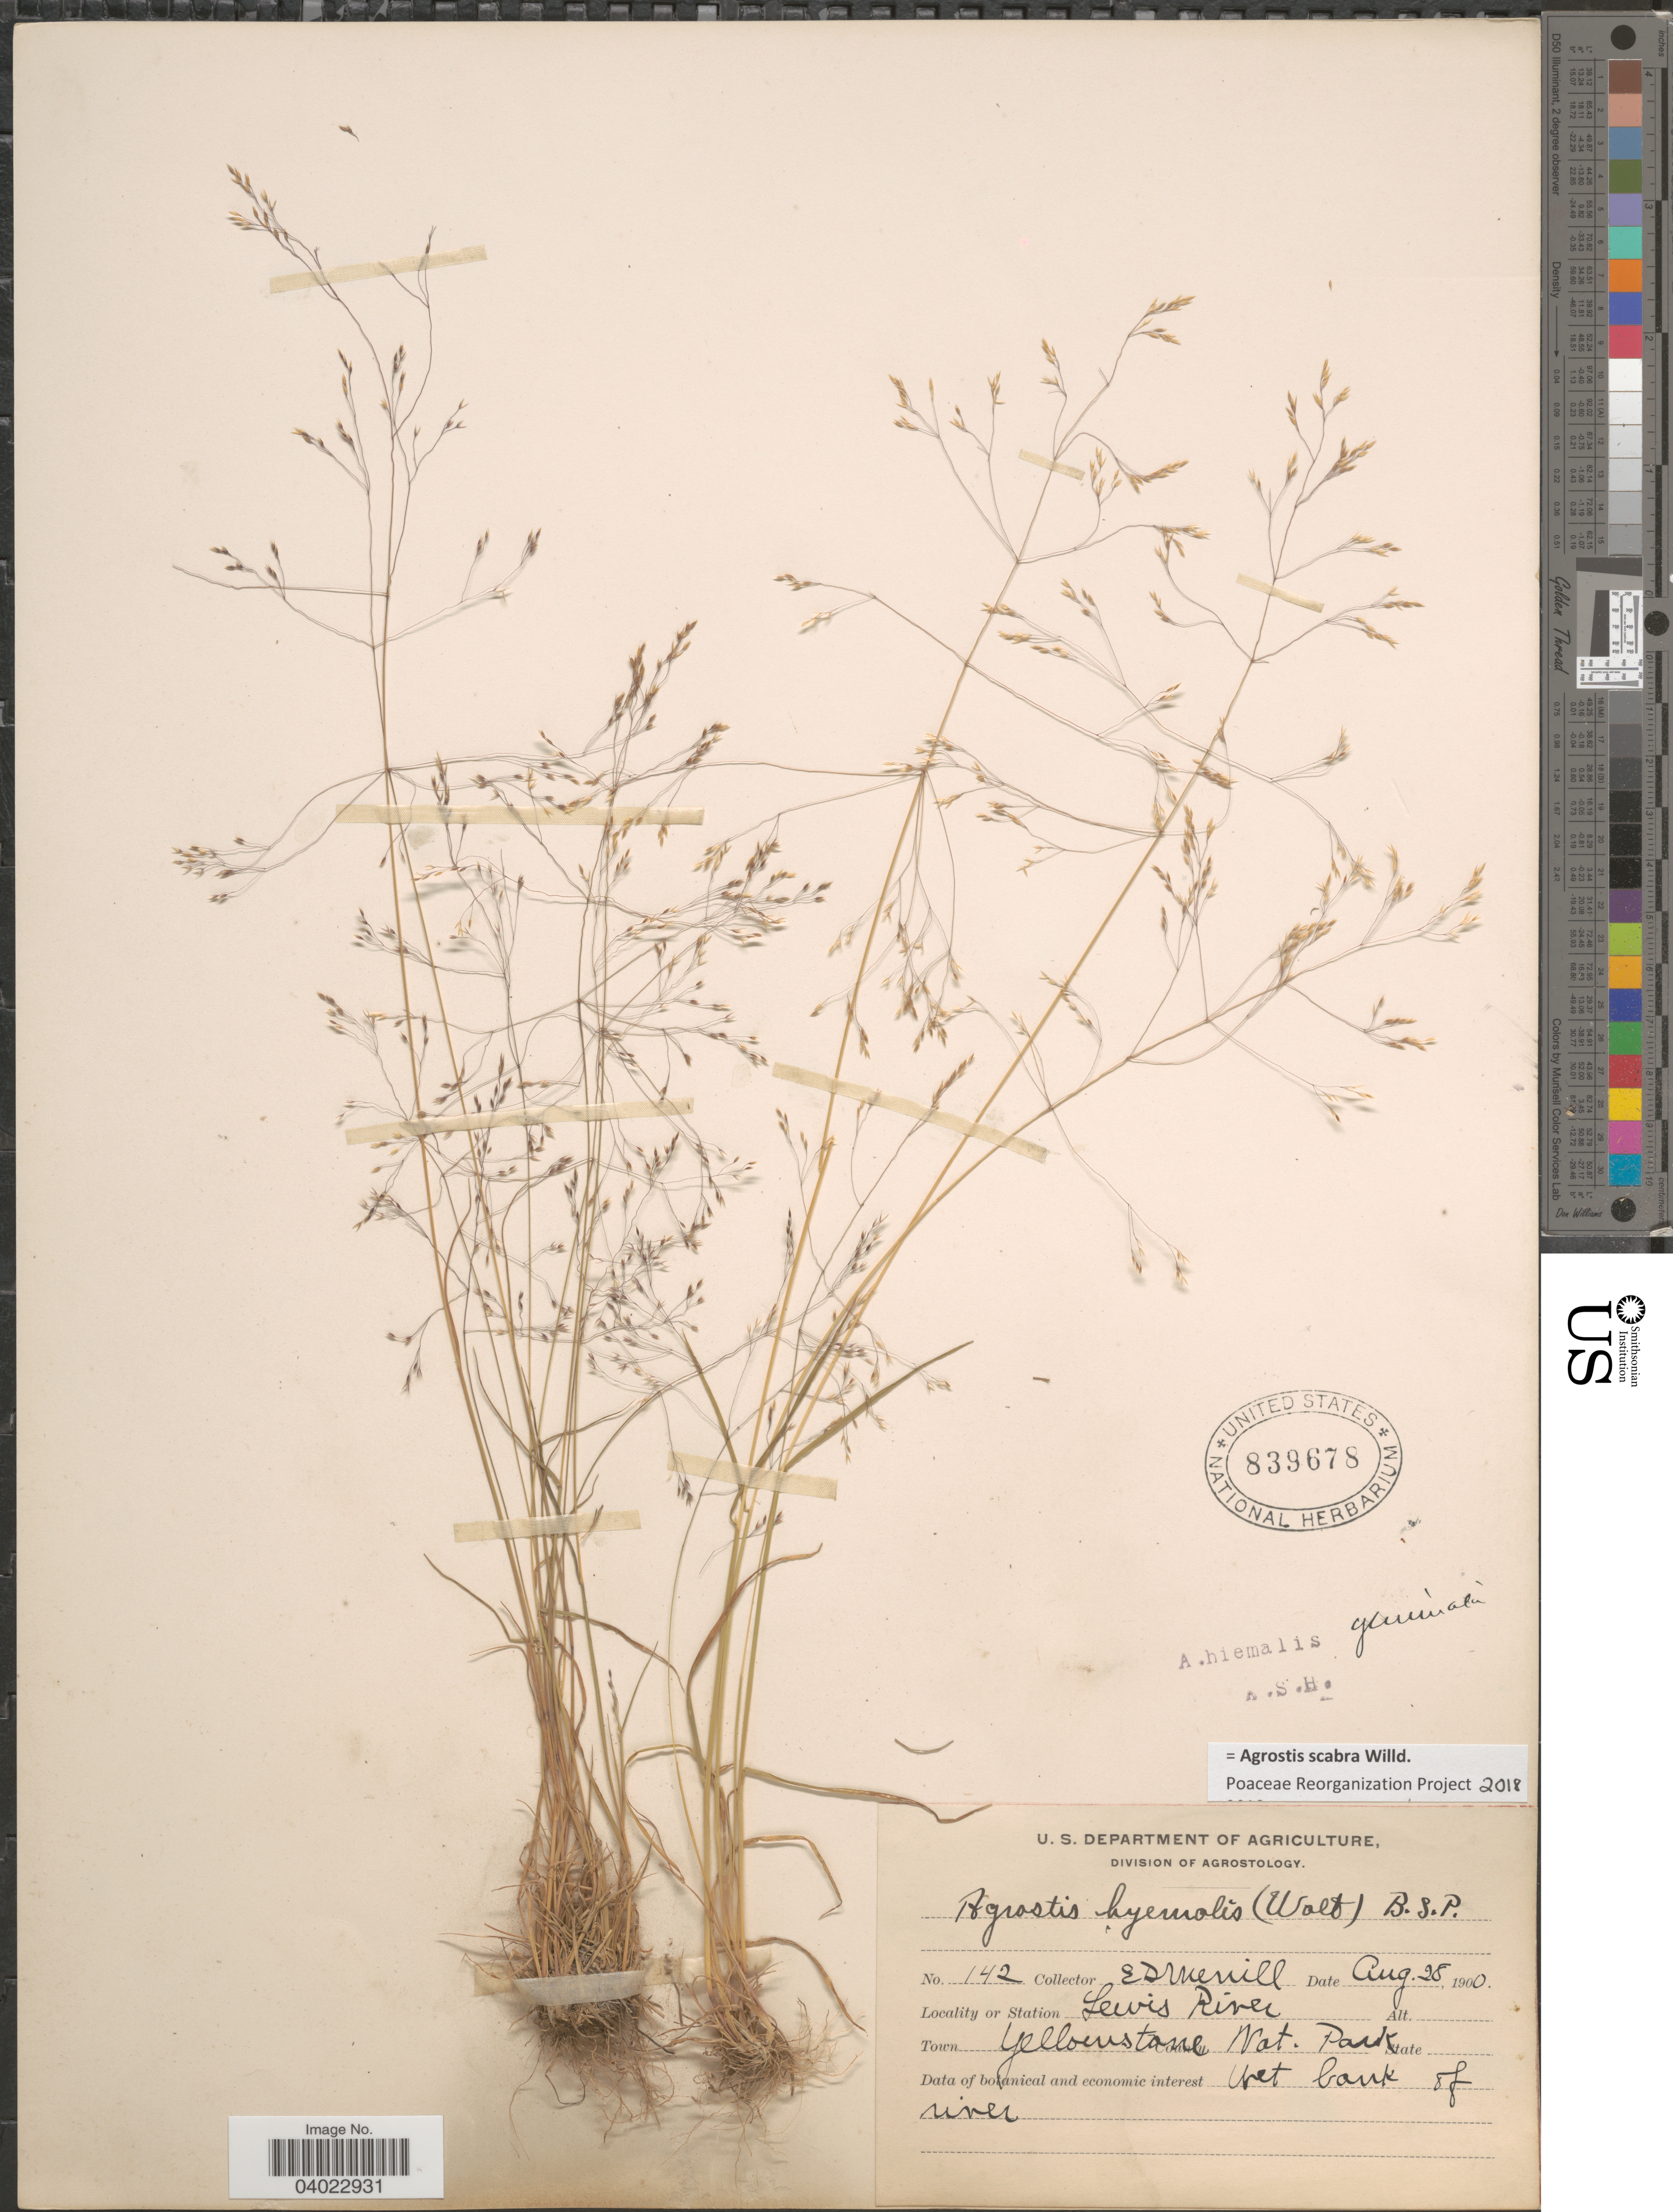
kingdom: Plantae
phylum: Tracheophyta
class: Liliopsida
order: Poales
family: Poaceae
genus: Agrostis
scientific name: Agrostis scabra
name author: Willd.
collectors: E. D. Merrill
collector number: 142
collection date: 1900-08-28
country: United States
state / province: Wyoming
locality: Station Lewis River. Town Yellowstone Nat. Park.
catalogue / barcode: US 839678